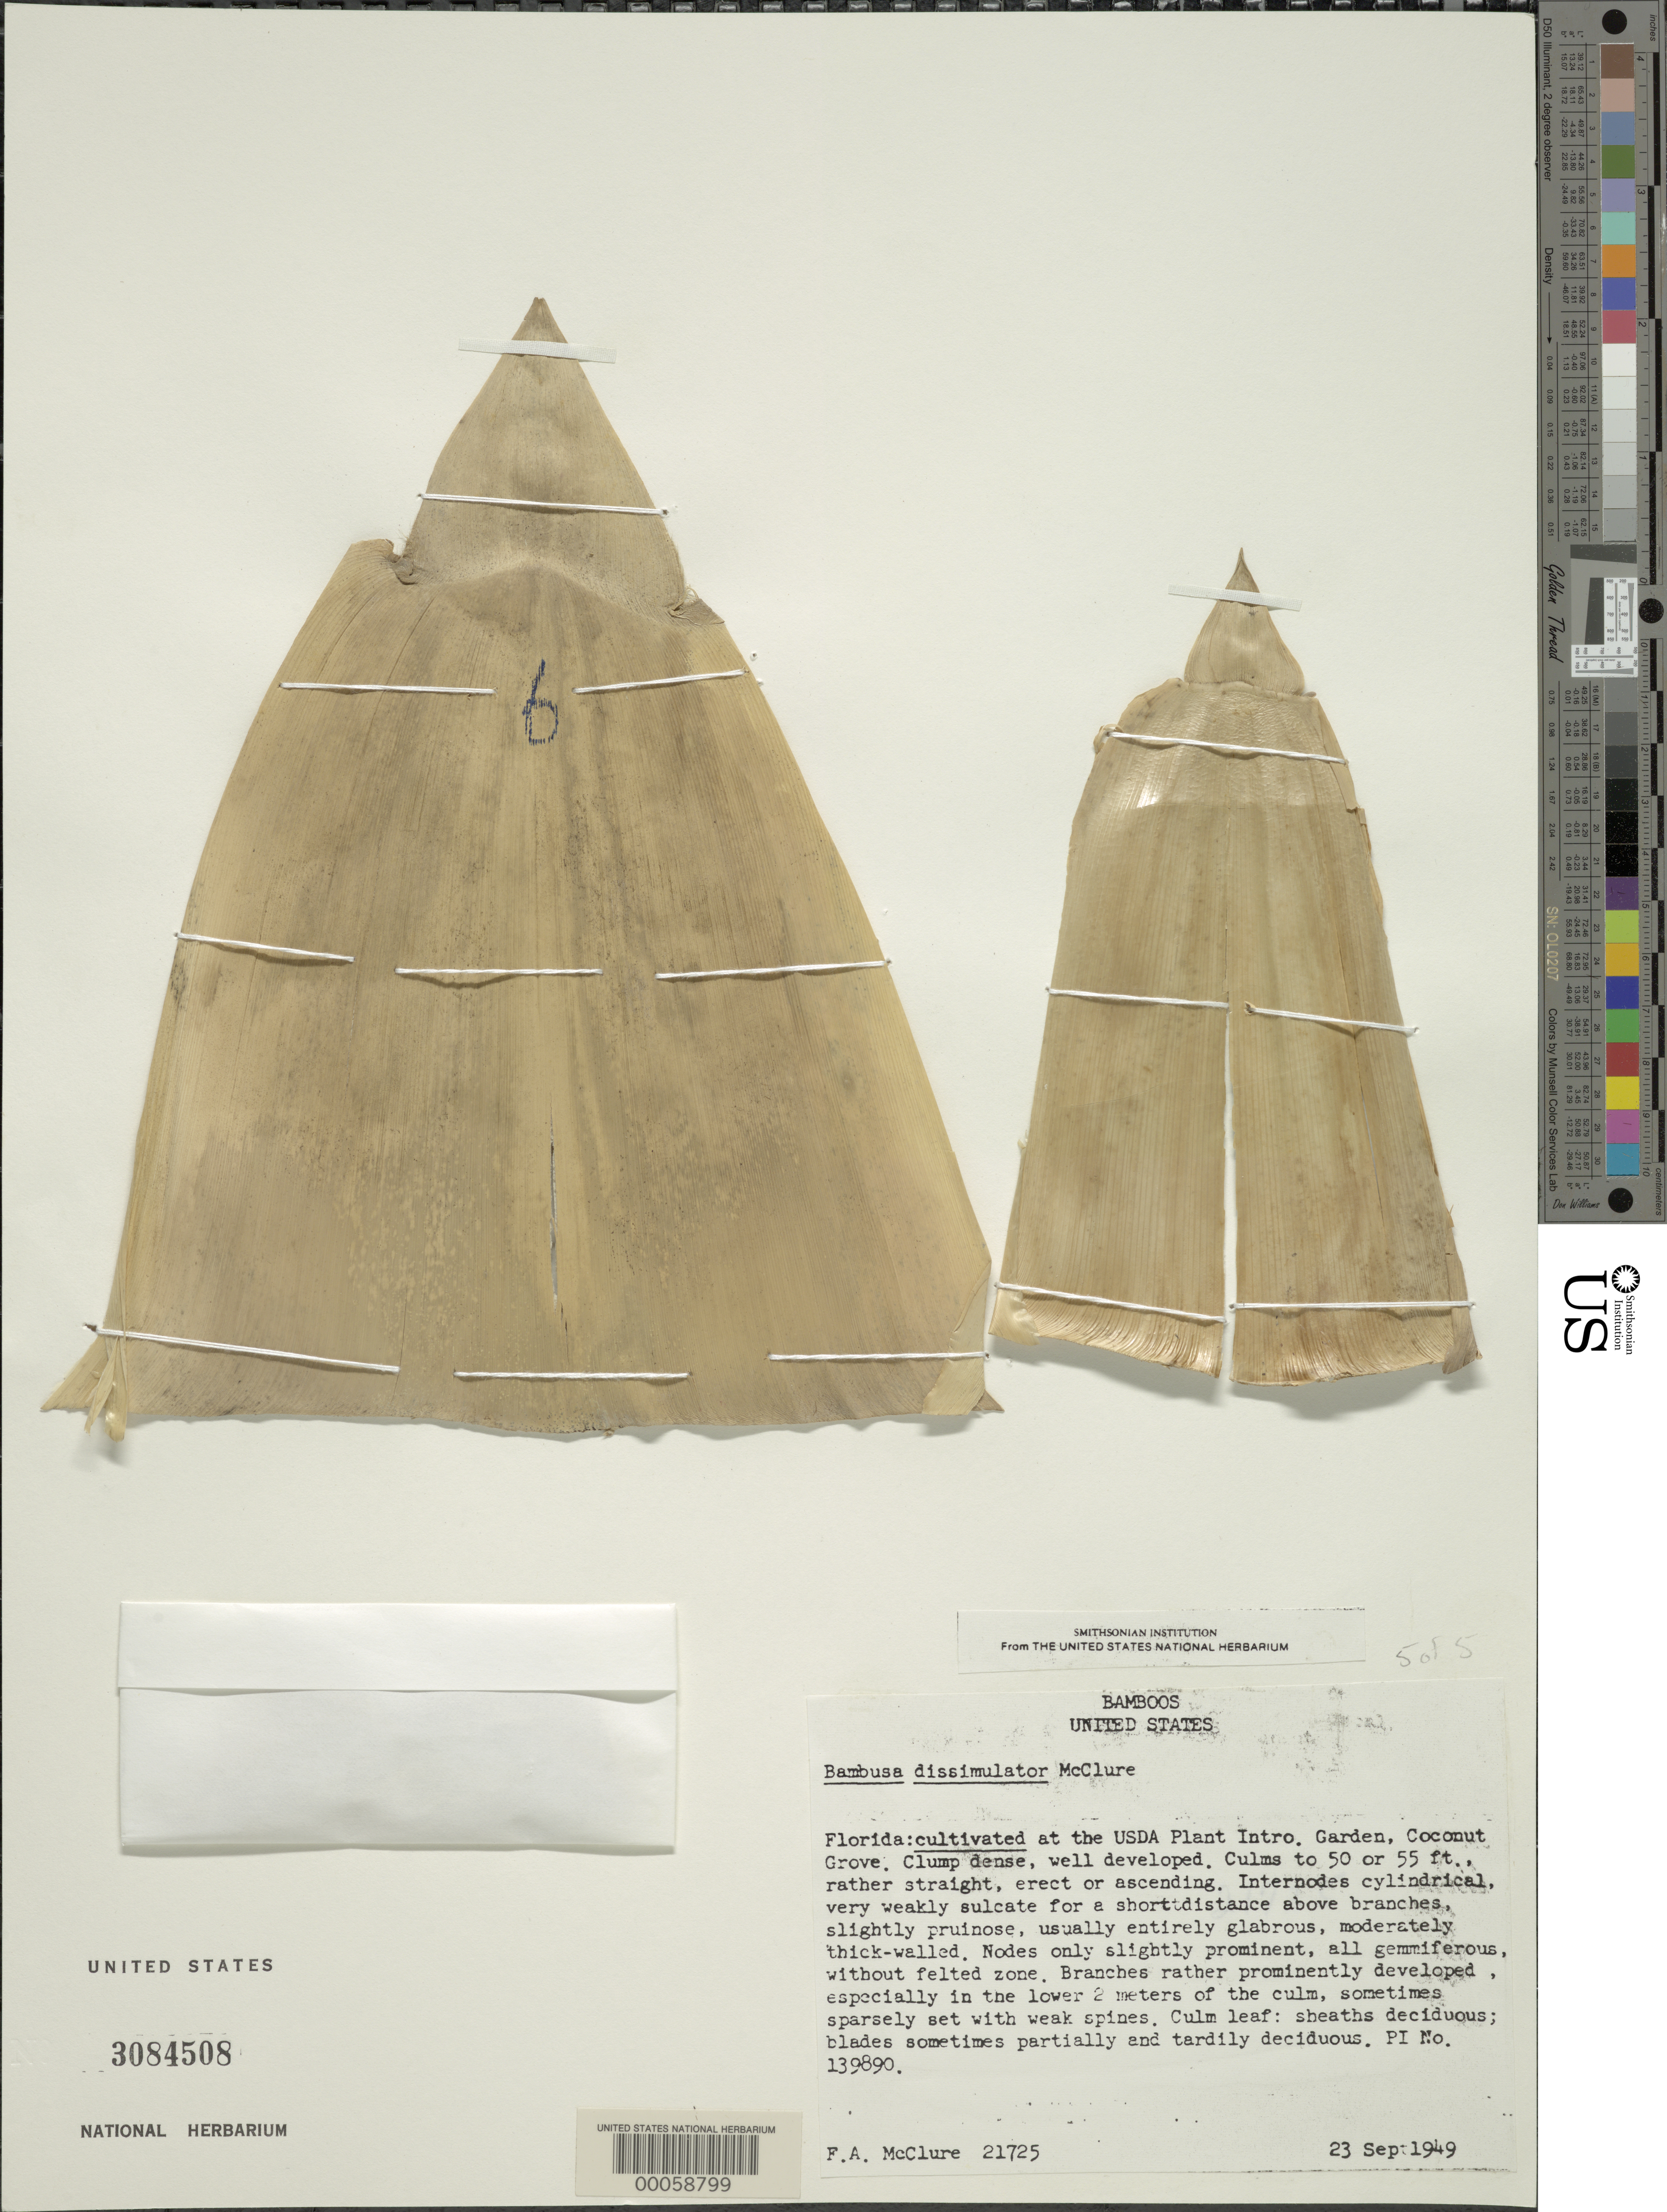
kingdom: Plantae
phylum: Tracheophyta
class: Liliopsida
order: Poales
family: Poaceae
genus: Bambusa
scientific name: Bambusa dissimulator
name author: McClure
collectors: J. N. Rose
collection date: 1969-09-27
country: United States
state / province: Florida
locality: Coconut Grove, former home of David Fairchild, the Kampong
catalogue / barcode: US 3084508